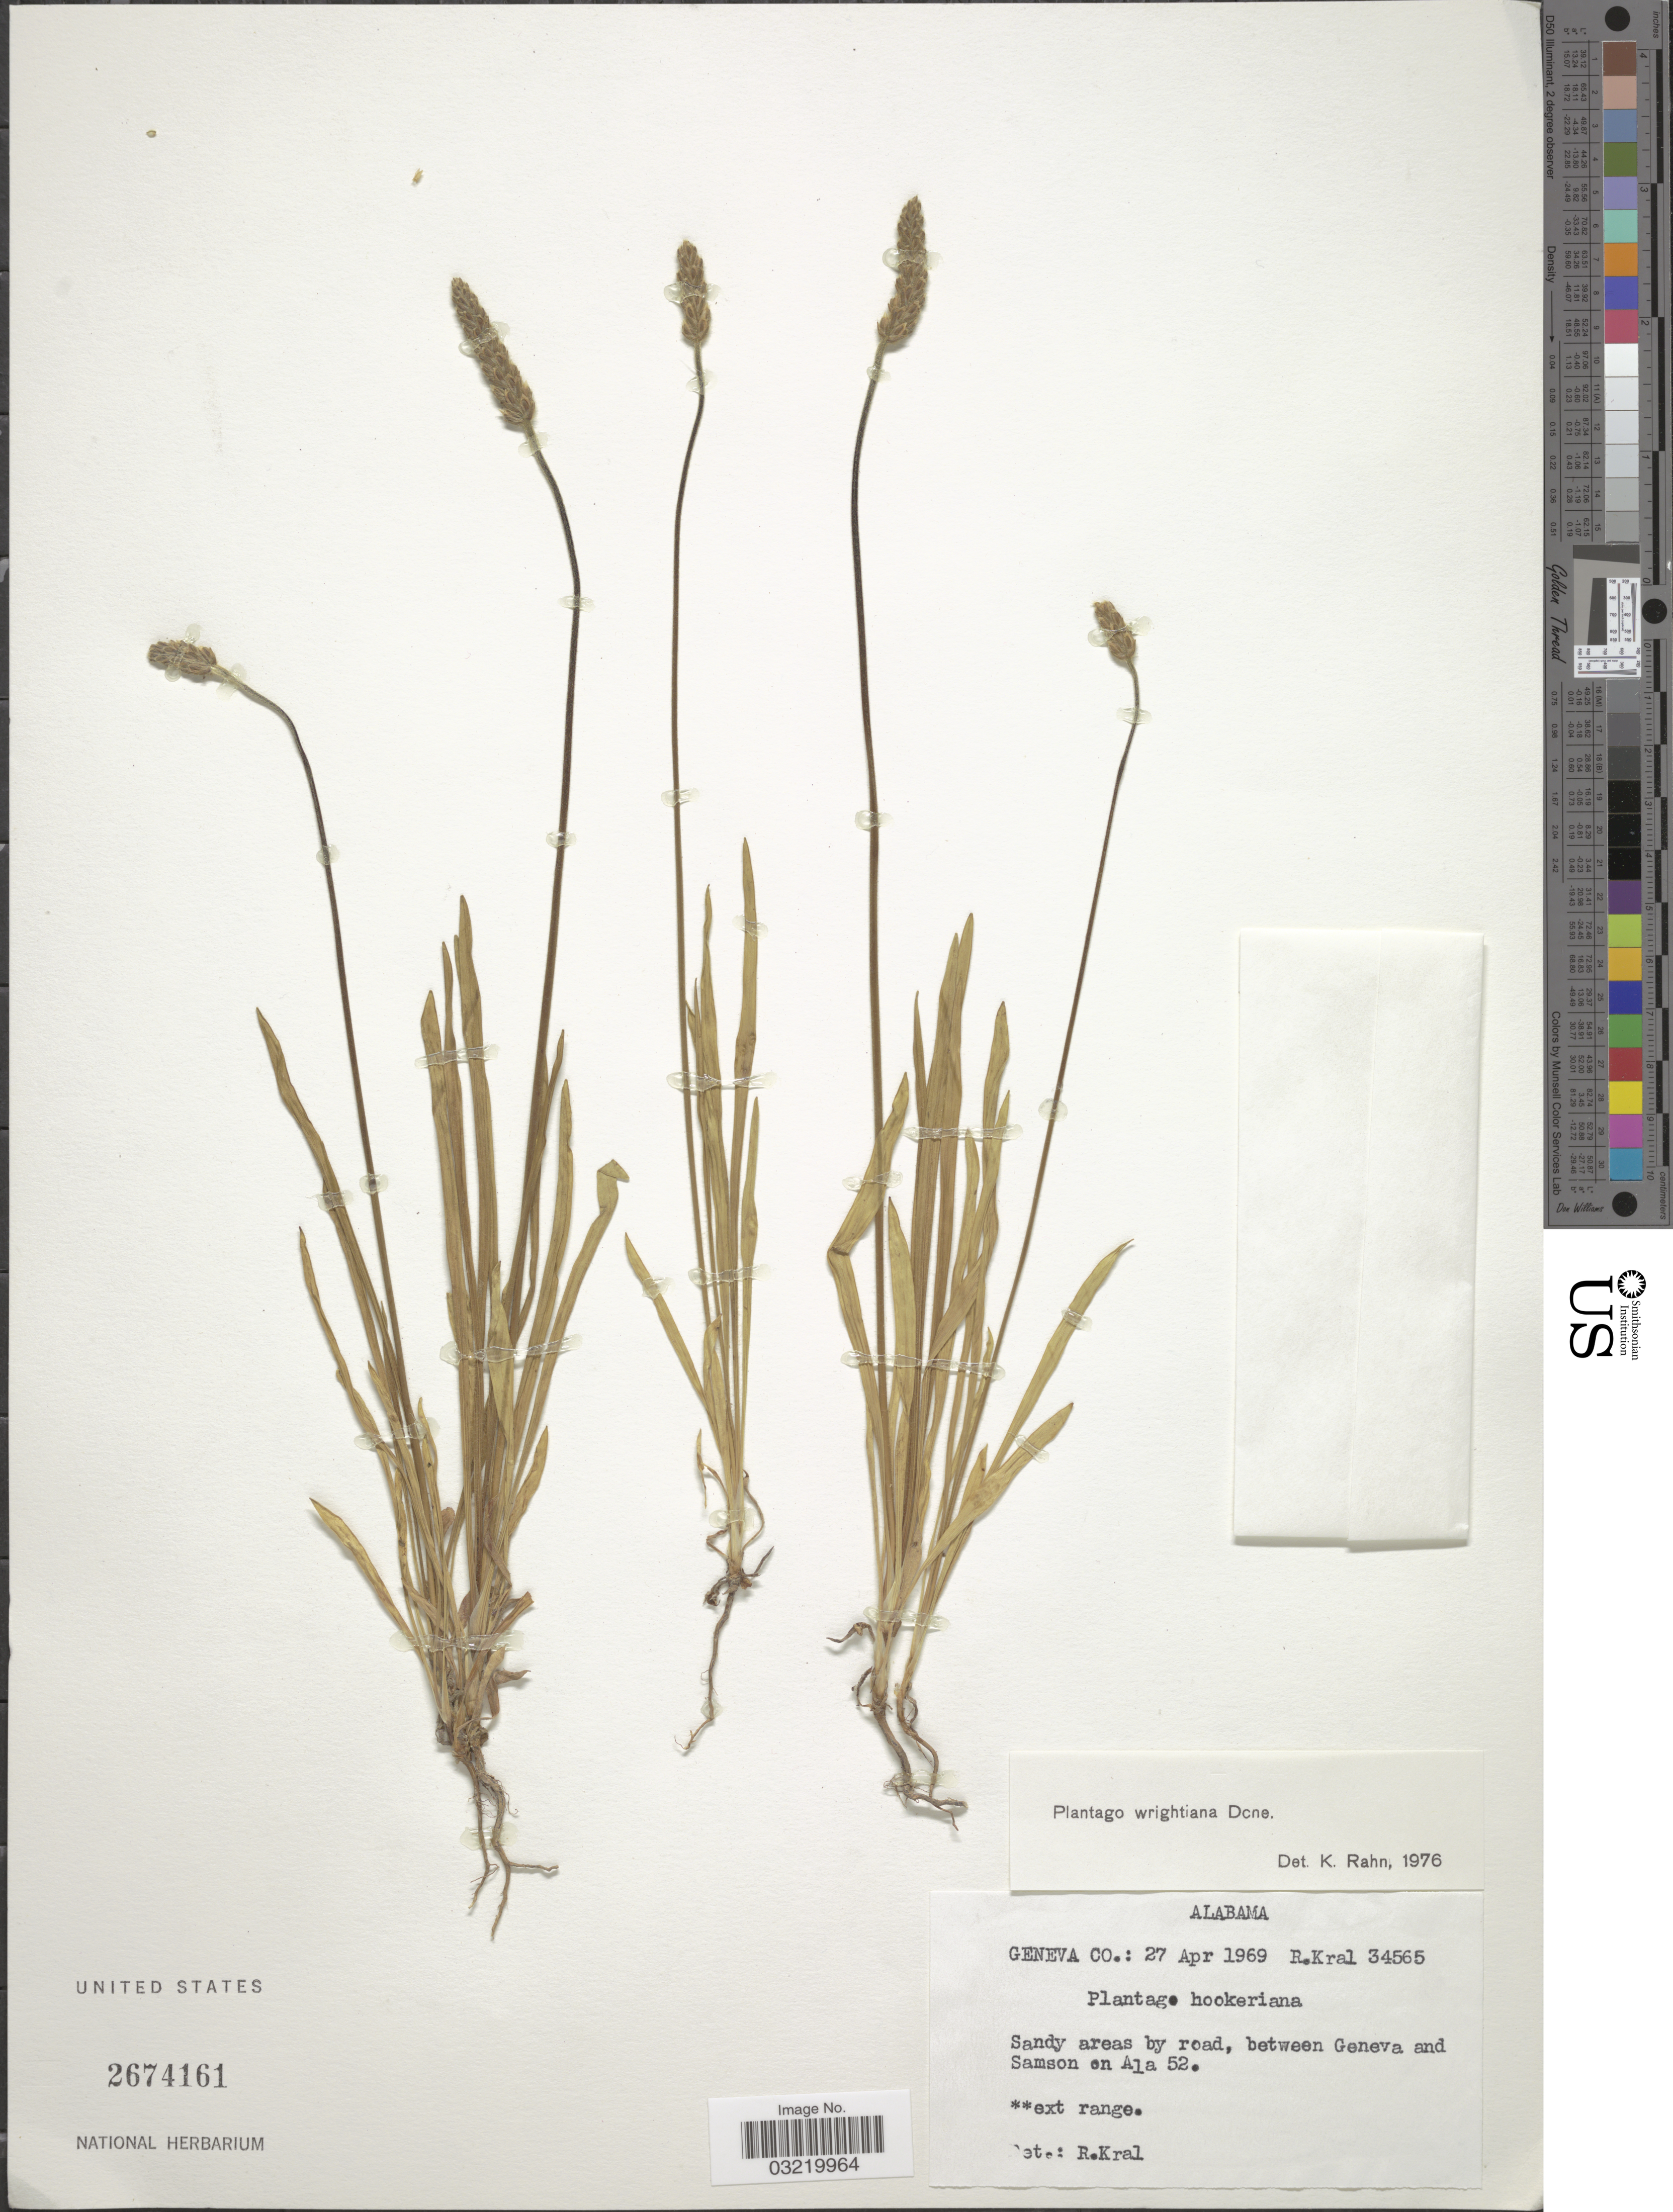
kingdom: Plantae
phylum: Tracheophyta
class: Magnoliopsida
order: Lamiales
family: Plantaginaceae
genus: Plantago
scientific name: Plantago wrightiana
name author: Decne. ex A. DC.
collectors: R. Kral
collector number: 34565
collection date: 1969-04-27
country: United States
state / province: Alabama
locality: Geneva Co. Between Geneva and Samson on Ala 52.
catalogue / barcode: US 2674161